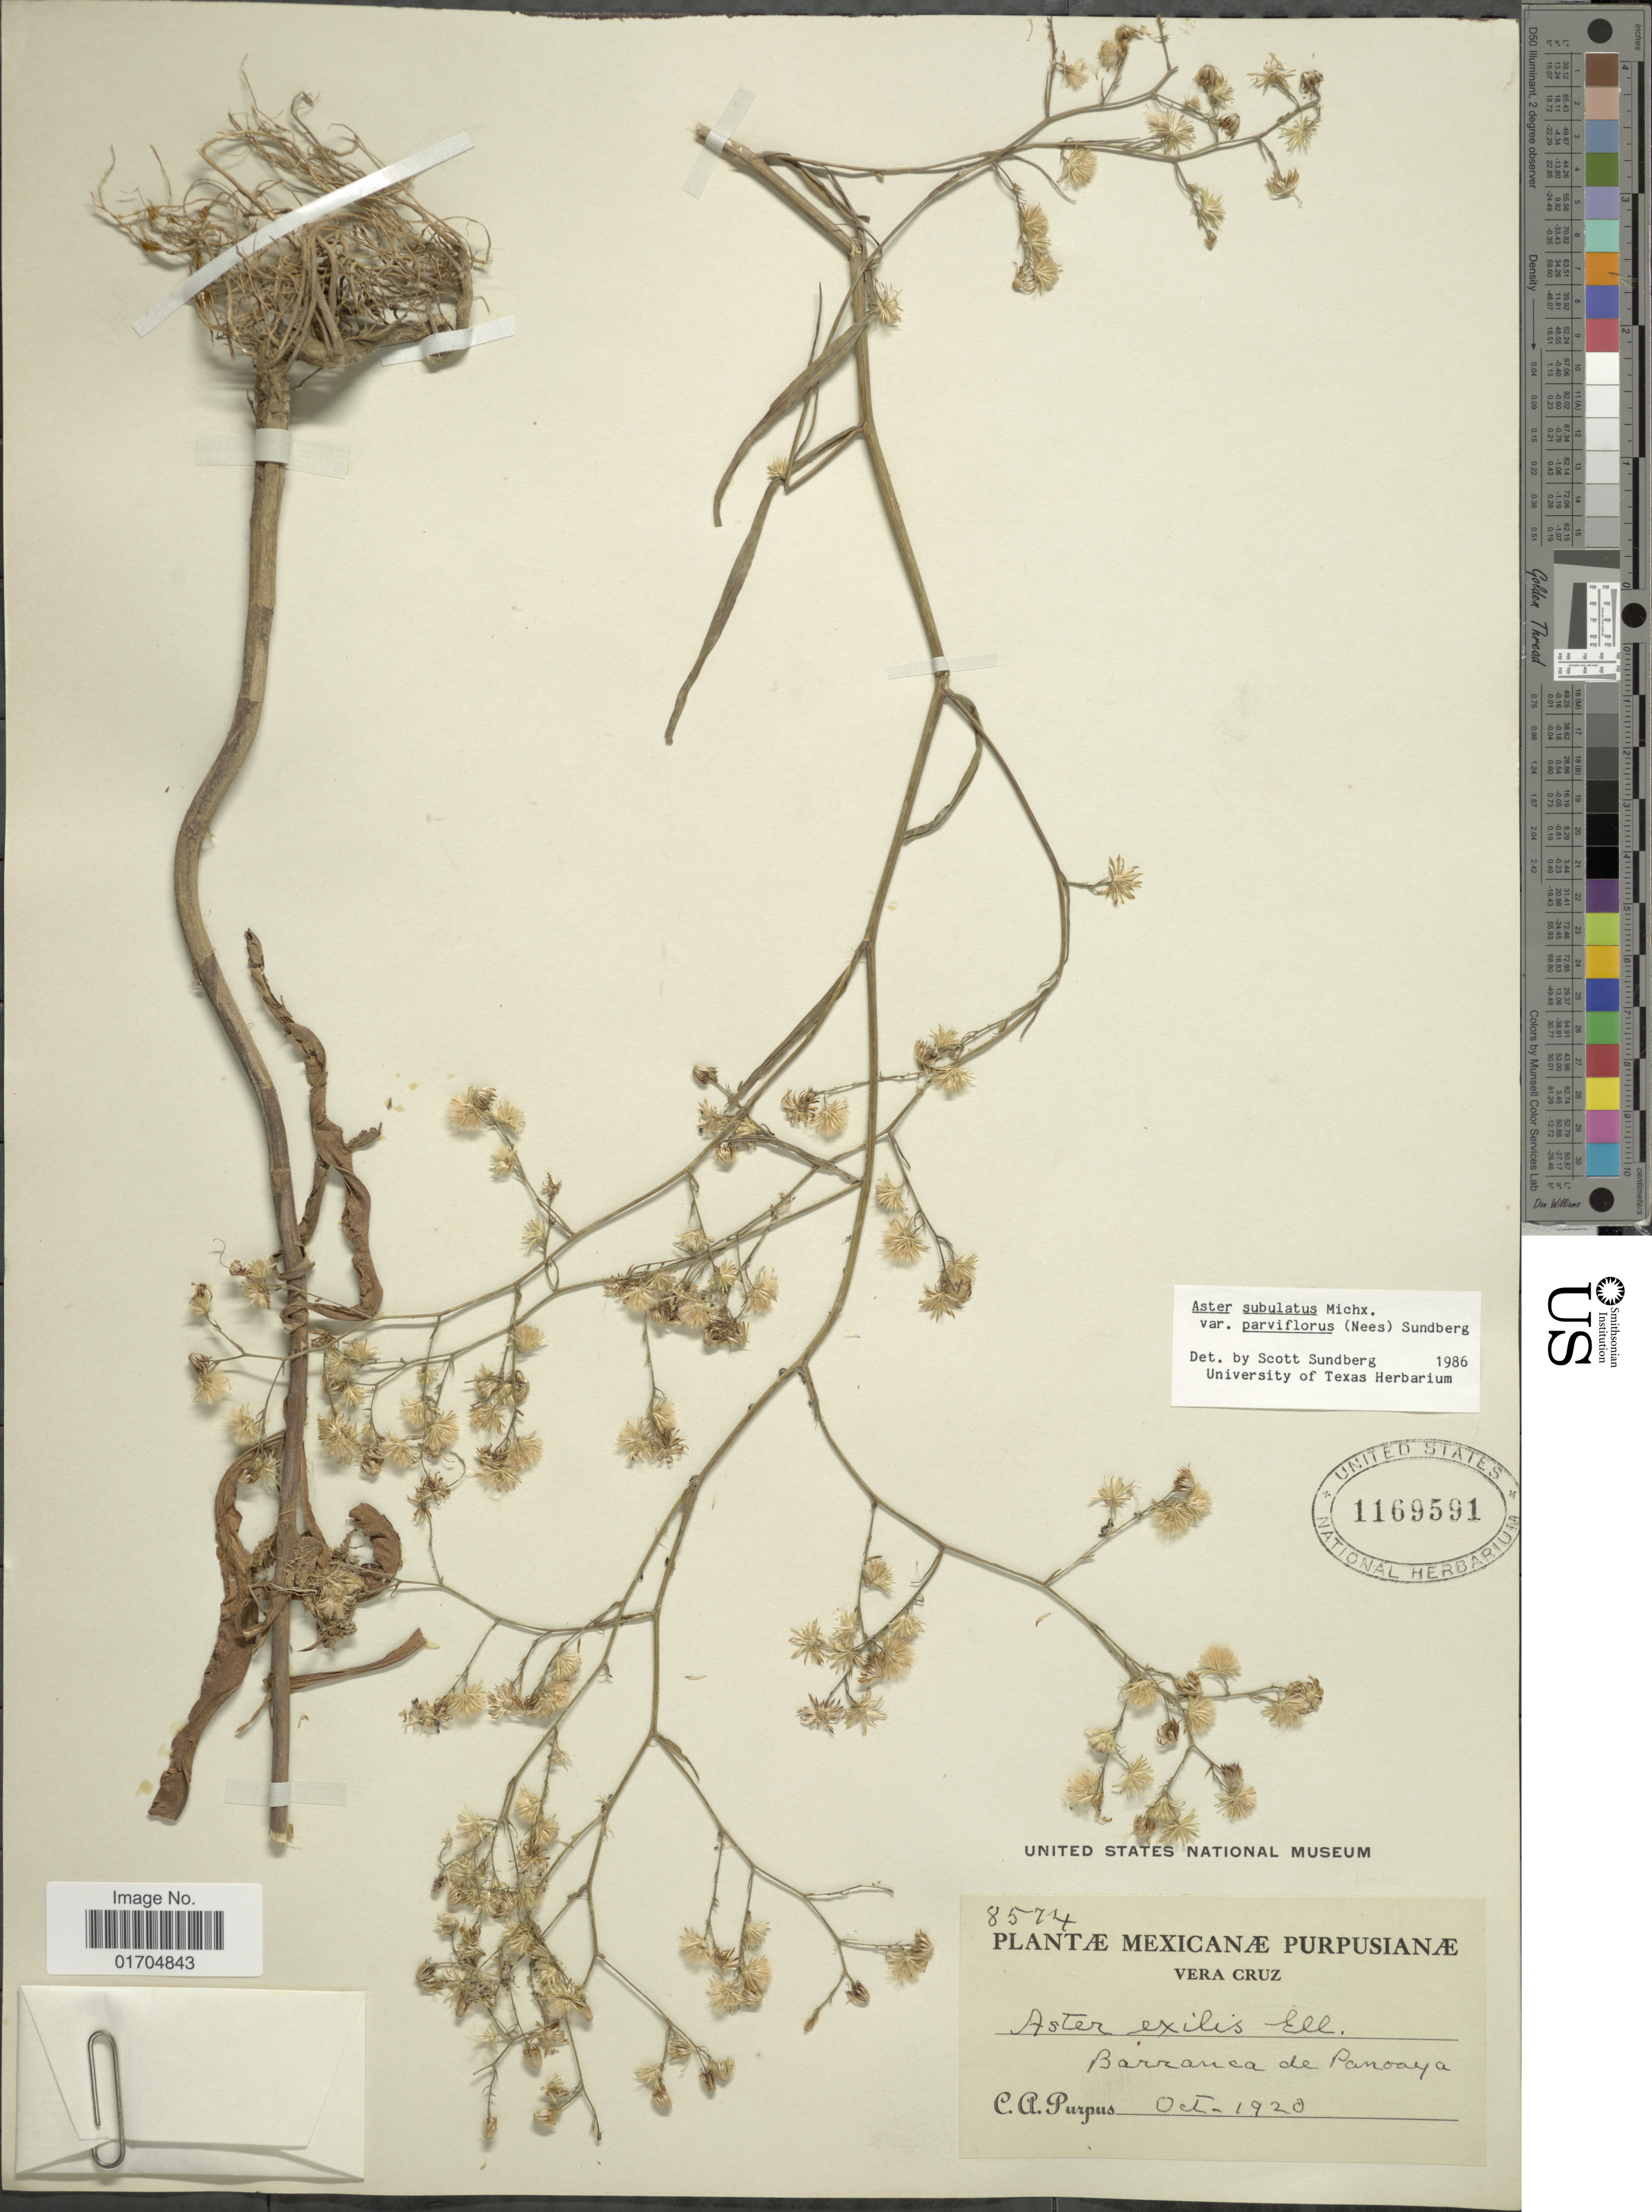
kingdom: Plantae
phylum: Tracheophyta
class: Magnoliopsida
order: Asterales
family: Asteraceae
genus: Symphyotrichum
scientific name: Symphyotrichum subulatum var. parviflorum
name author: (Nees) S.D. Sundb.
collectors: C. A. Purpus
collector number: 8574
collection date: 1920-10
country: Mexico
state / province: Veracruz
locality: Vera Cruz, Barranca de Panoaya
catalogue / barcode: US 1169591